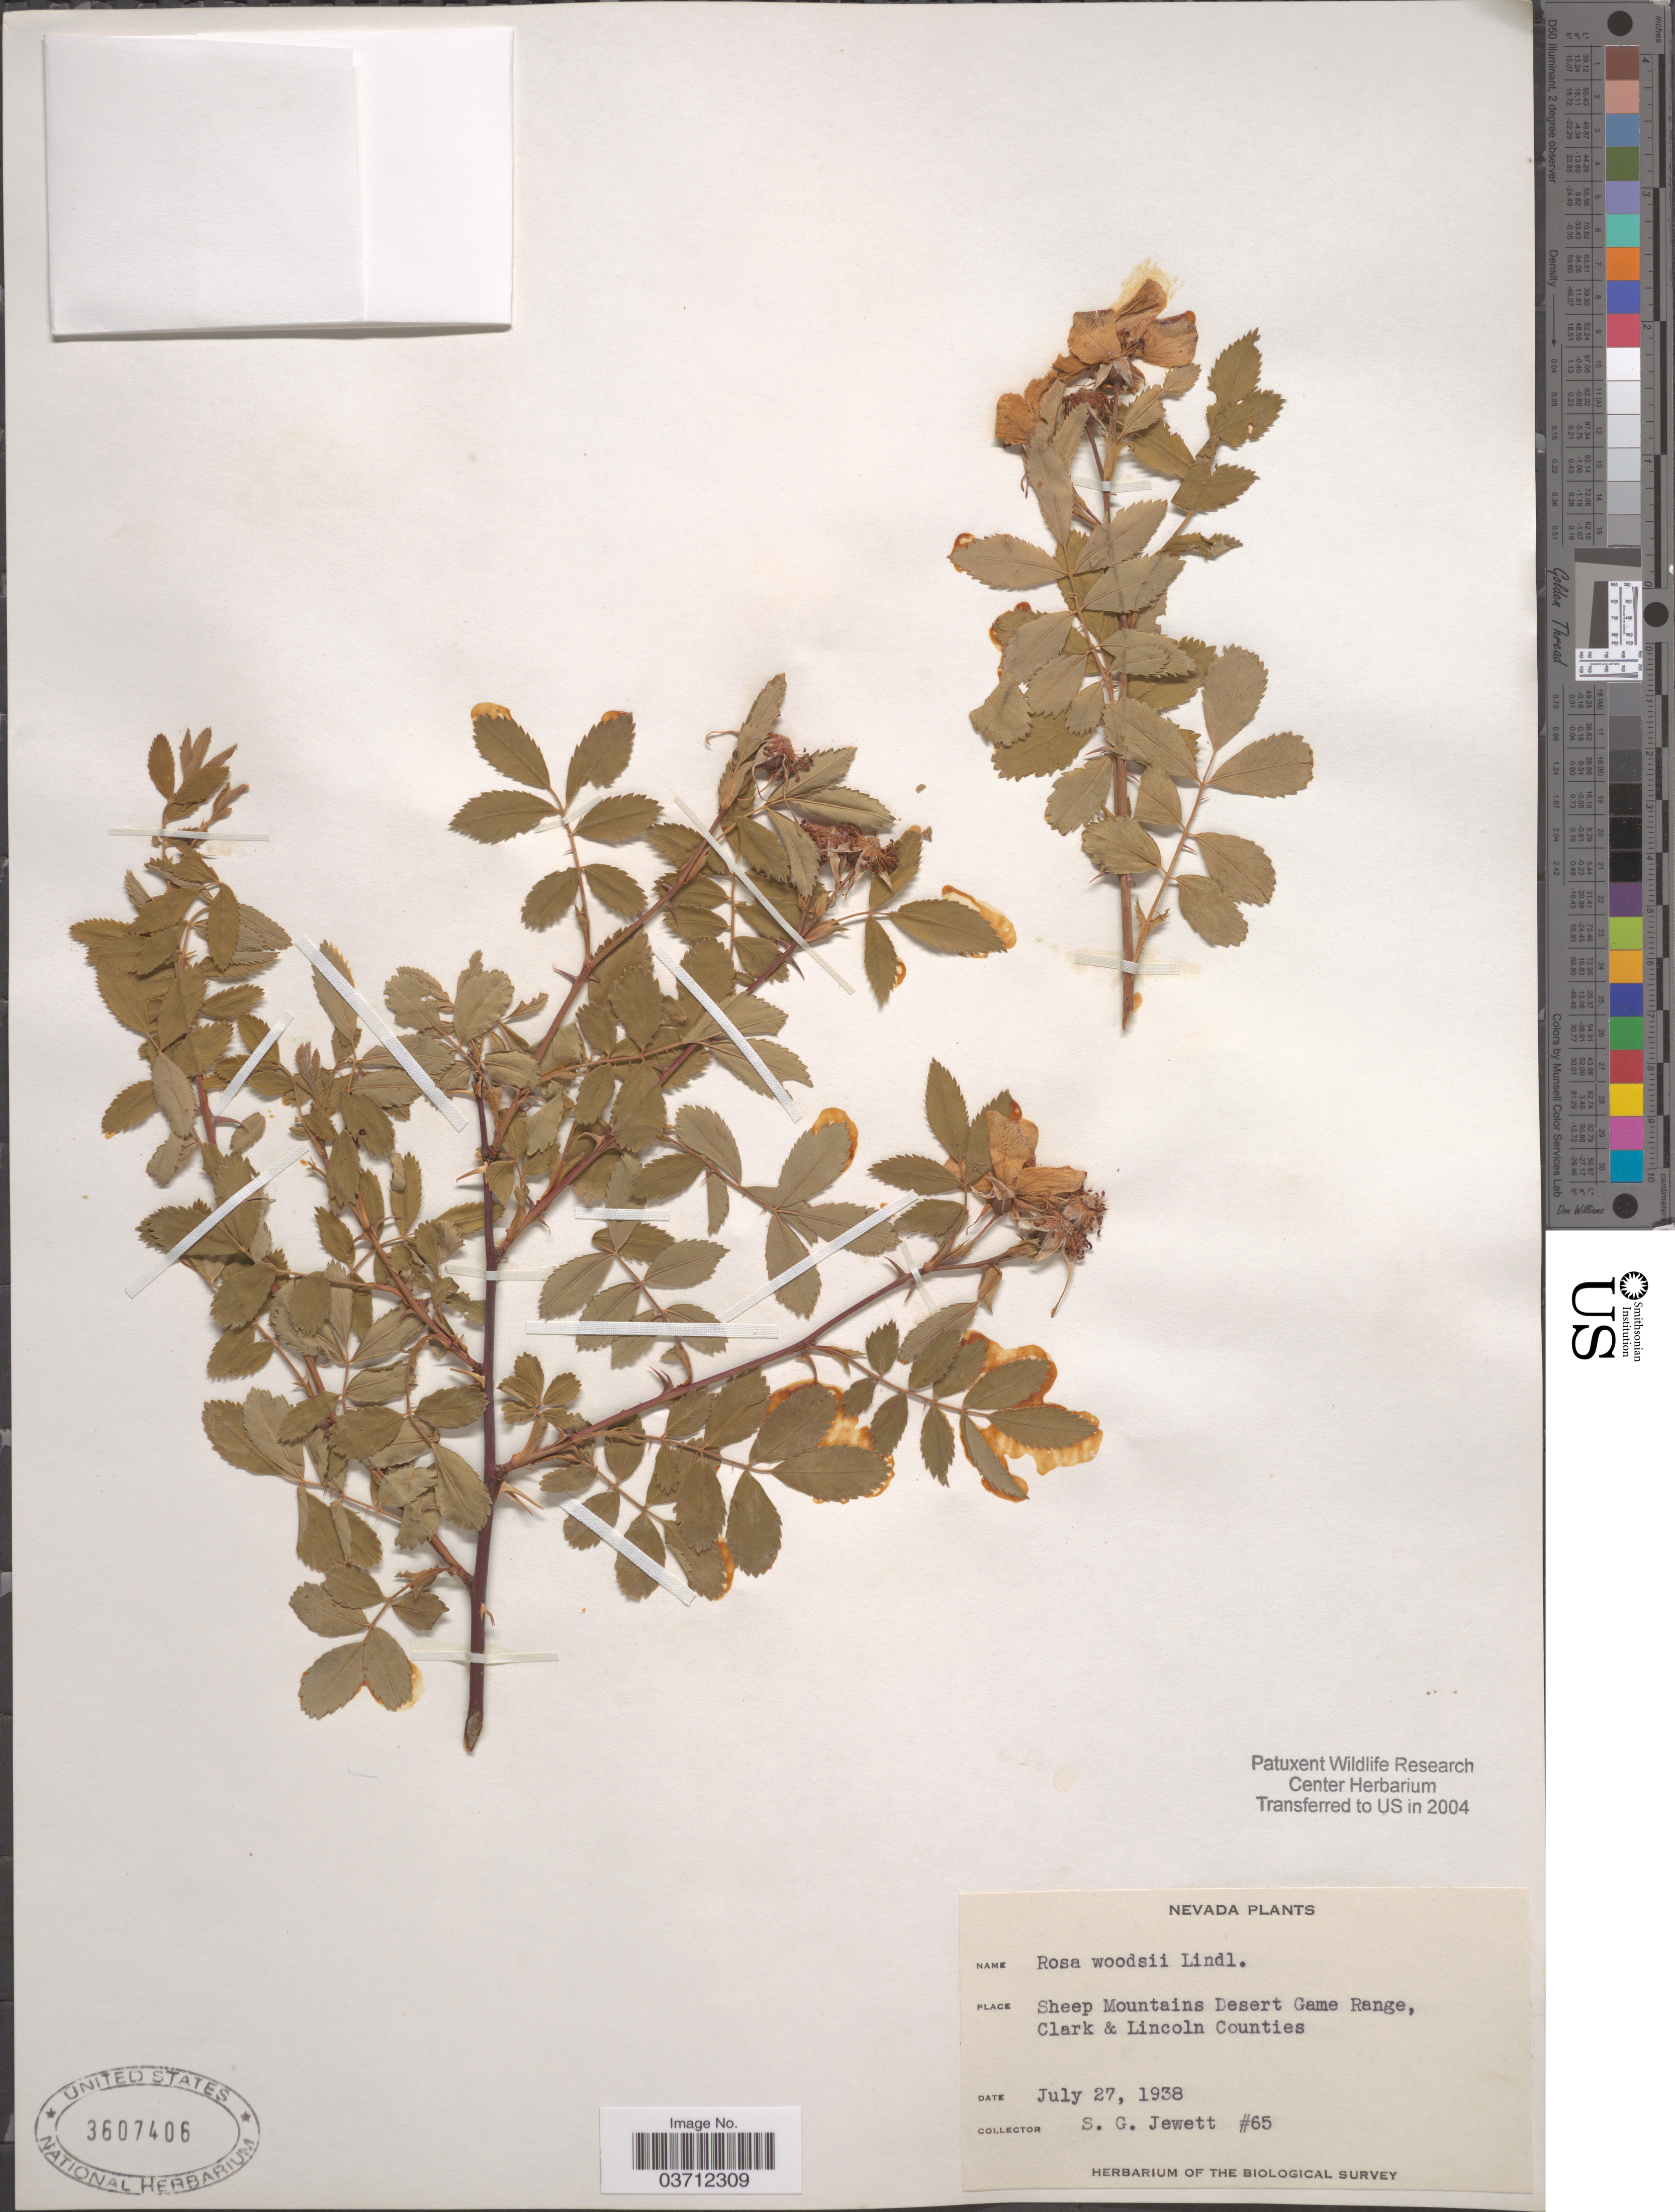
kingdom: Plantae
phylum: Tracheophyta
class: Magnoliopsida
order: Rosales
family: Rosaceae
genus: Rosa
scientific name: Rosa woodsii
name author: Lindl.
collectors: S. Jewett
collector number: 65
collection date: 1938-07-27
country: United States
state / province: Nevada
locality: Sheep Mountains Desert Game Range, Clark & Lincoln Counties.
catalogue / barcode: US 3607406